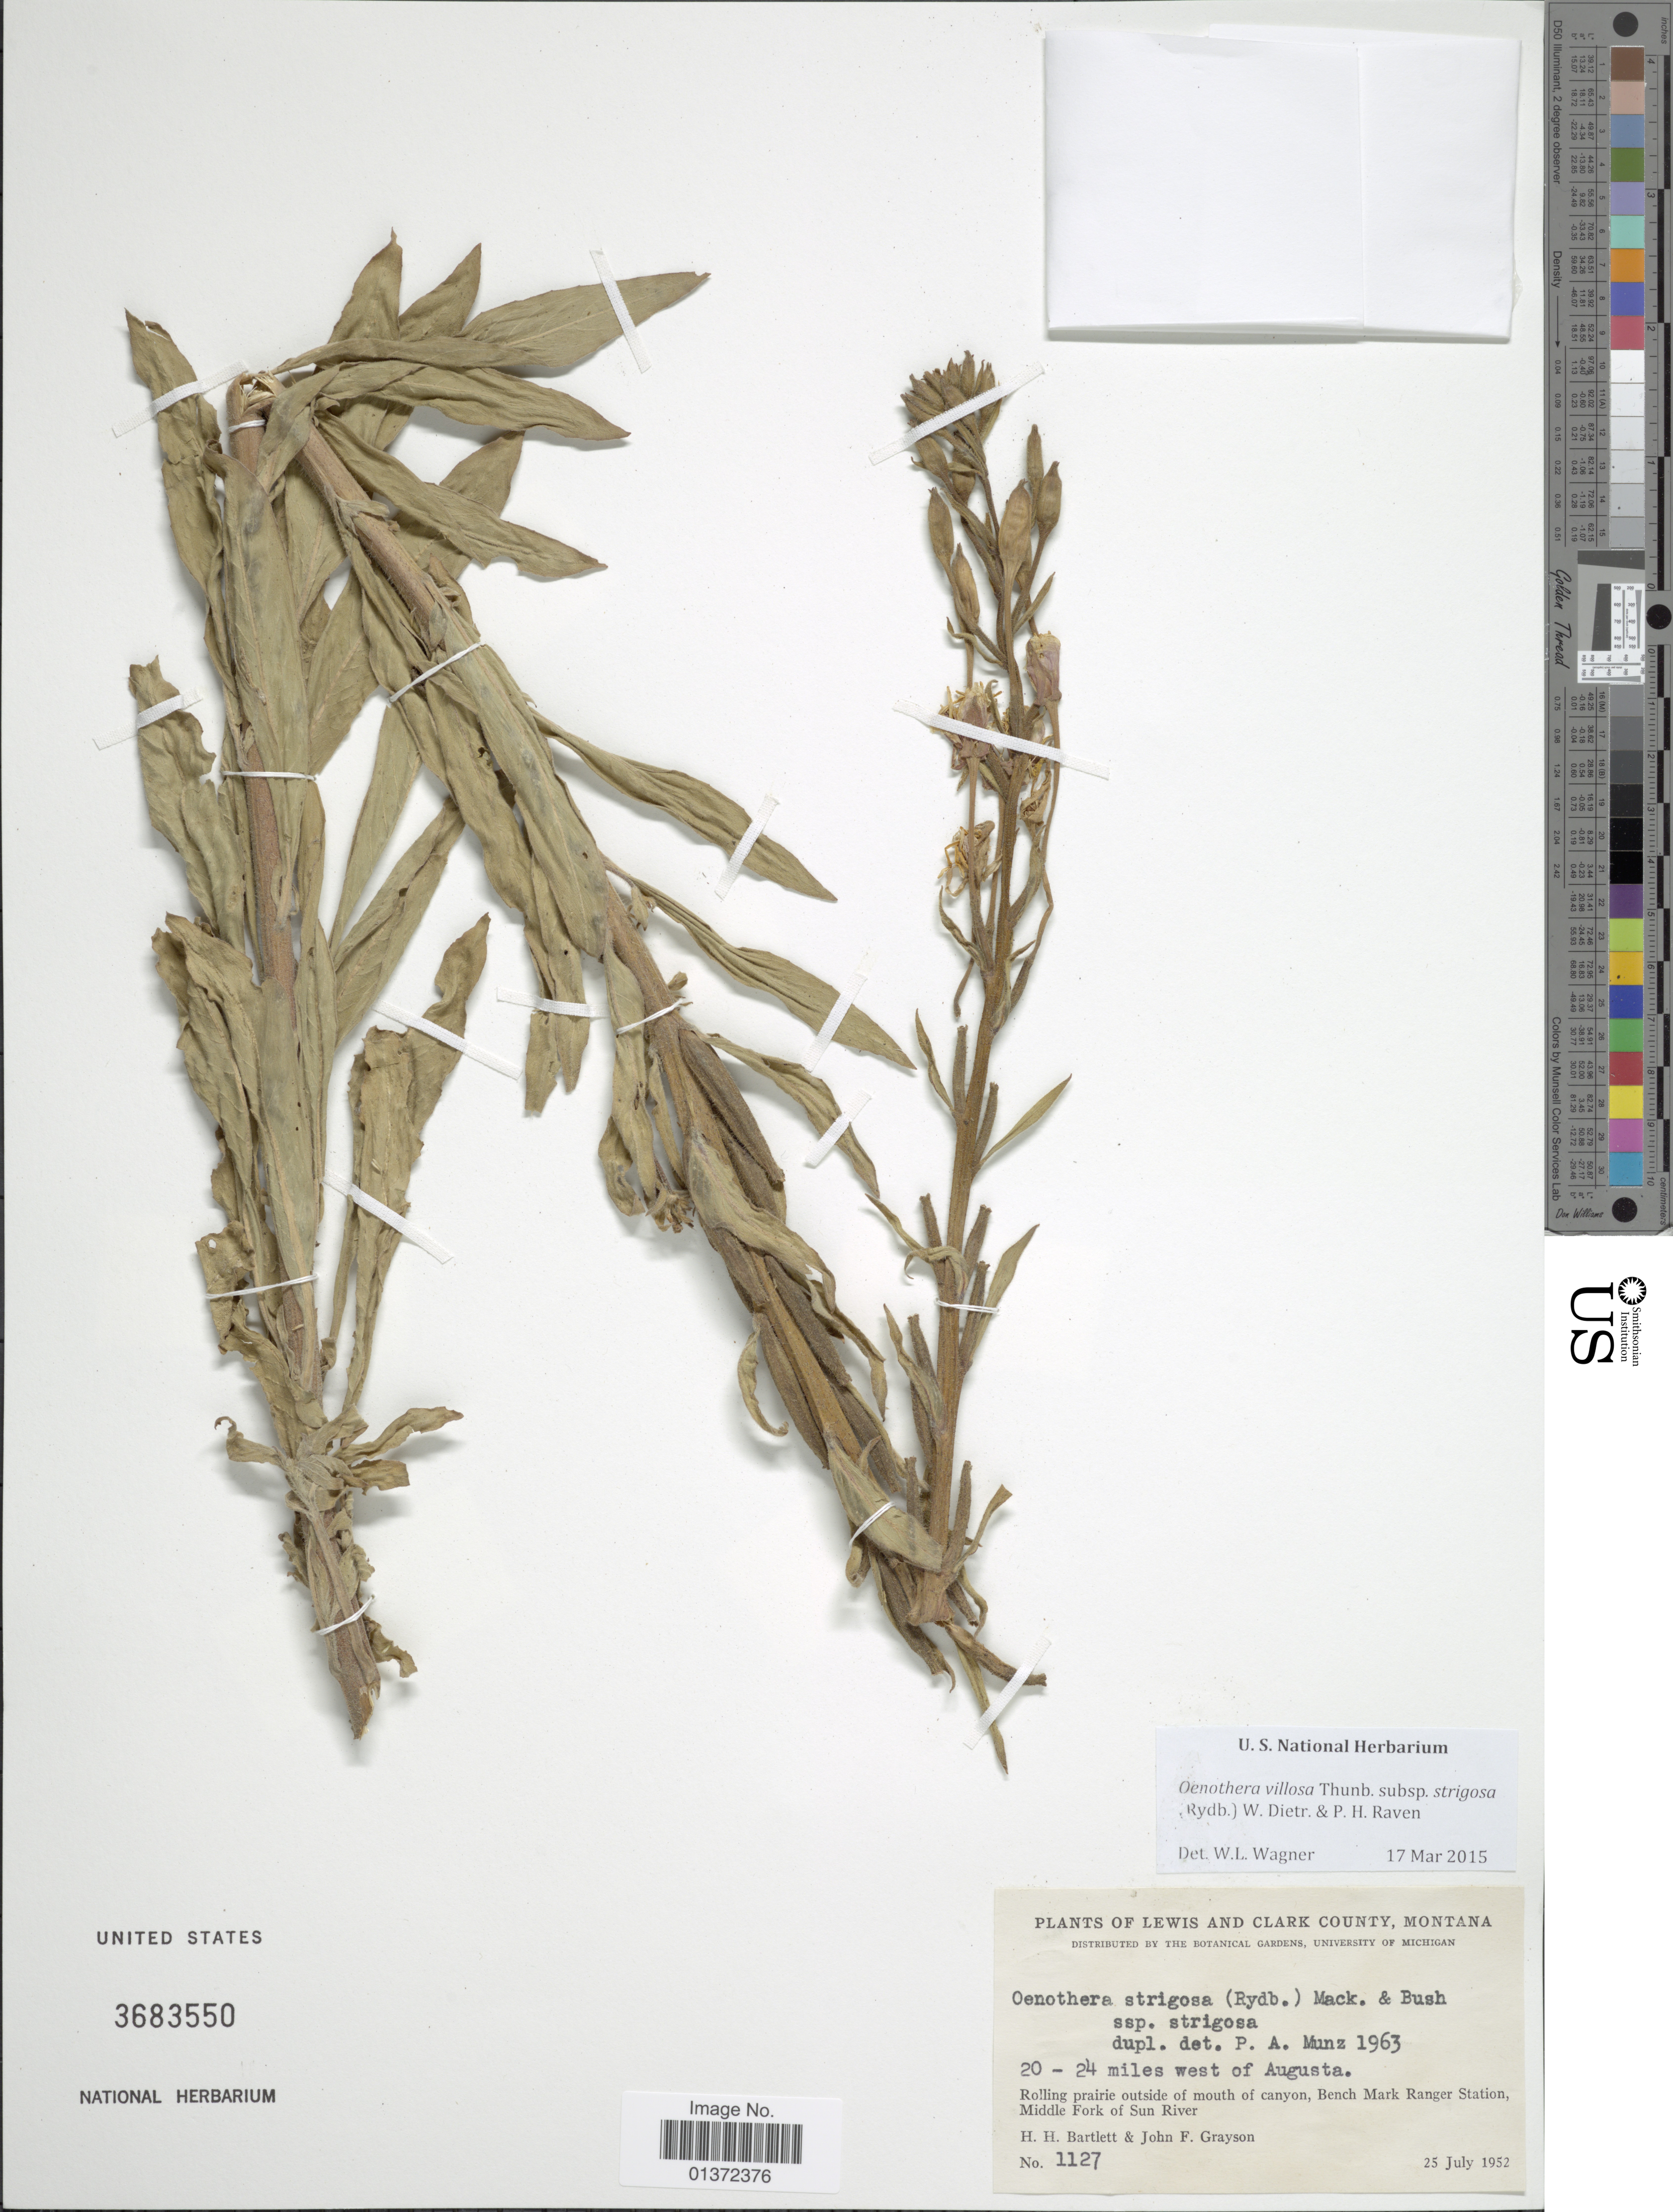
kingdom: Plantae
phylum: Tracheophyta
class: Magnoliopsida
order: Myrtales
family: Onagraceae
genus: Oenothera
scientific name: Oenothera villosa subsp. strigosa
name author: (Rydb.) W. Dietr. & P.H. Raven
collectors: H. H. Bartlett & J. Grayson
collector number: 1127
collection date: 1952-07-25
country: United States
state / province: Montana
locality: Lewis and Clark County, 20-24 miles west of Augusta, Rolling prairie outside of canyon, Bench Mark Ranger Station, Middle Fork of Sun River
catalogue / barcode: US 3683550